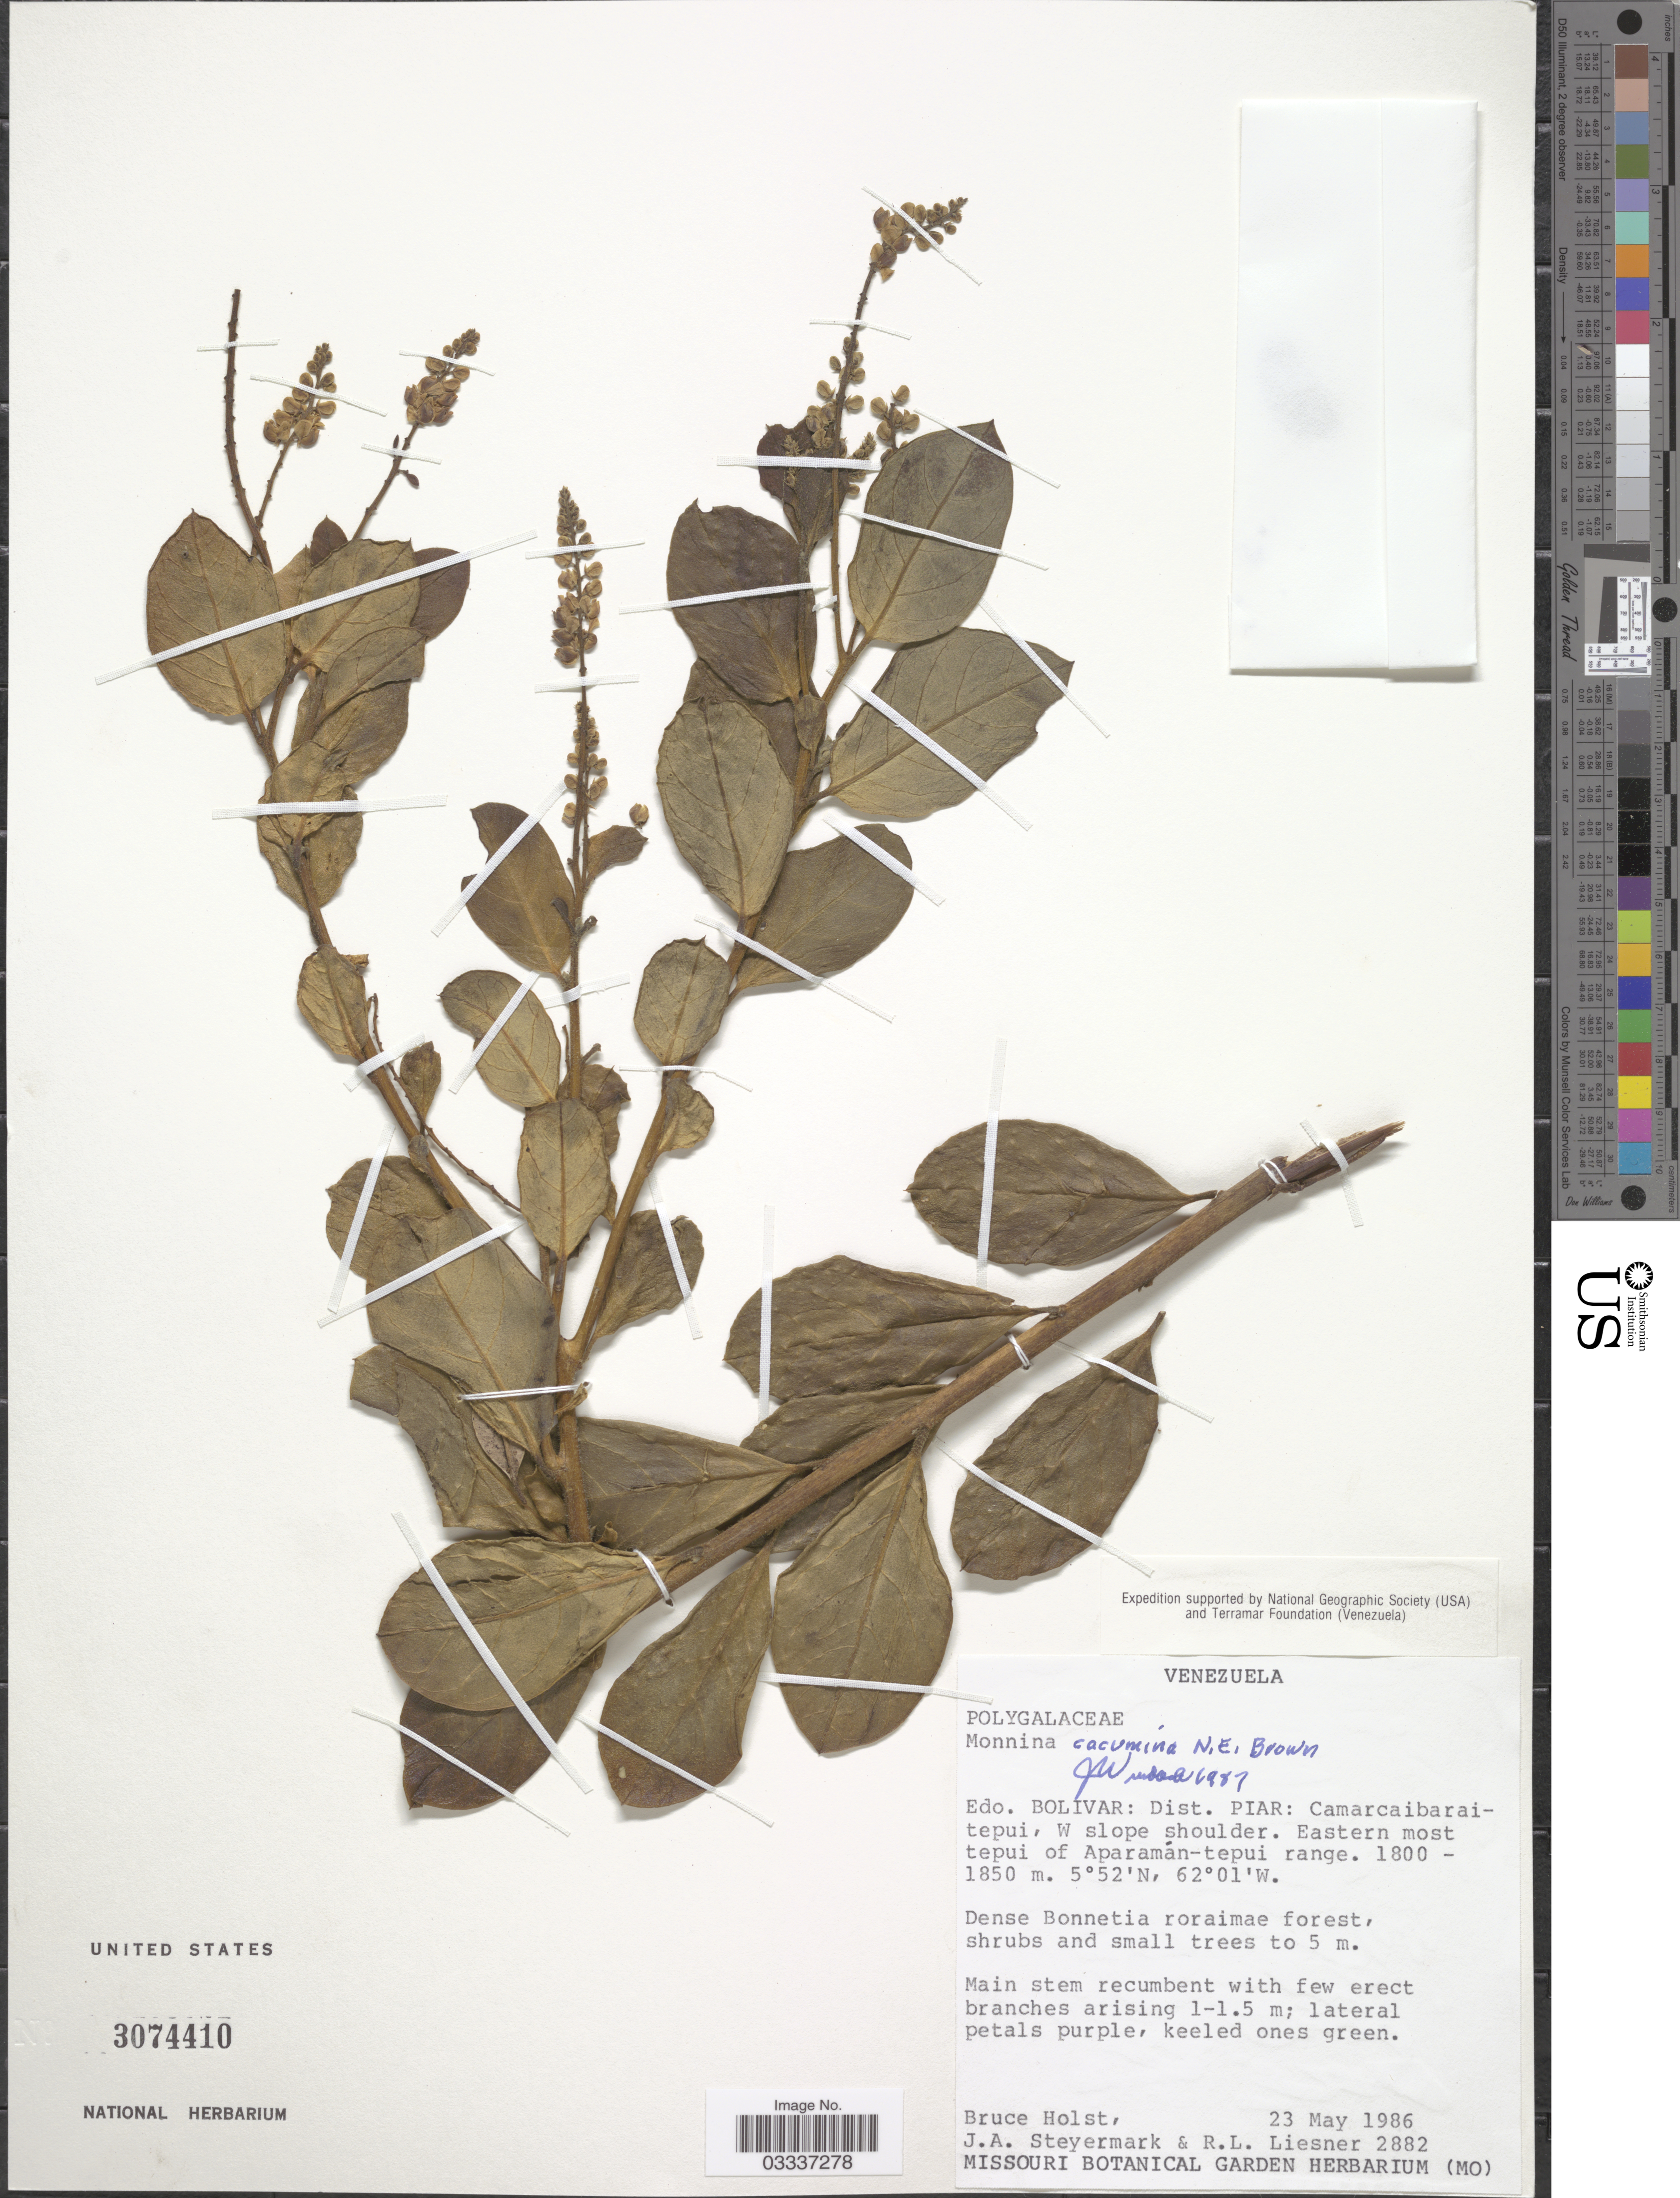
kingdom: Plantae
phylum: Tracheophyta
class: Magnoliopsida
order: Fabales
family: Polygalaceae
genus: Monnina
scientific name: Monnina cacumina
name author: N.E. Br.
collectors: B. Holst, J. Steyermark & R. L. Liesner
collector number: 2882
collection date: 1986-05-23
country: Venezuela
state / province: Bolivar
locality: Dist. Piar: Camarcaibarai-tepui, W slope shoulder. Eastern most tepui of Aparamán-tepui range.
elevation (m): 1800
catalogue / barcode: US 3074410